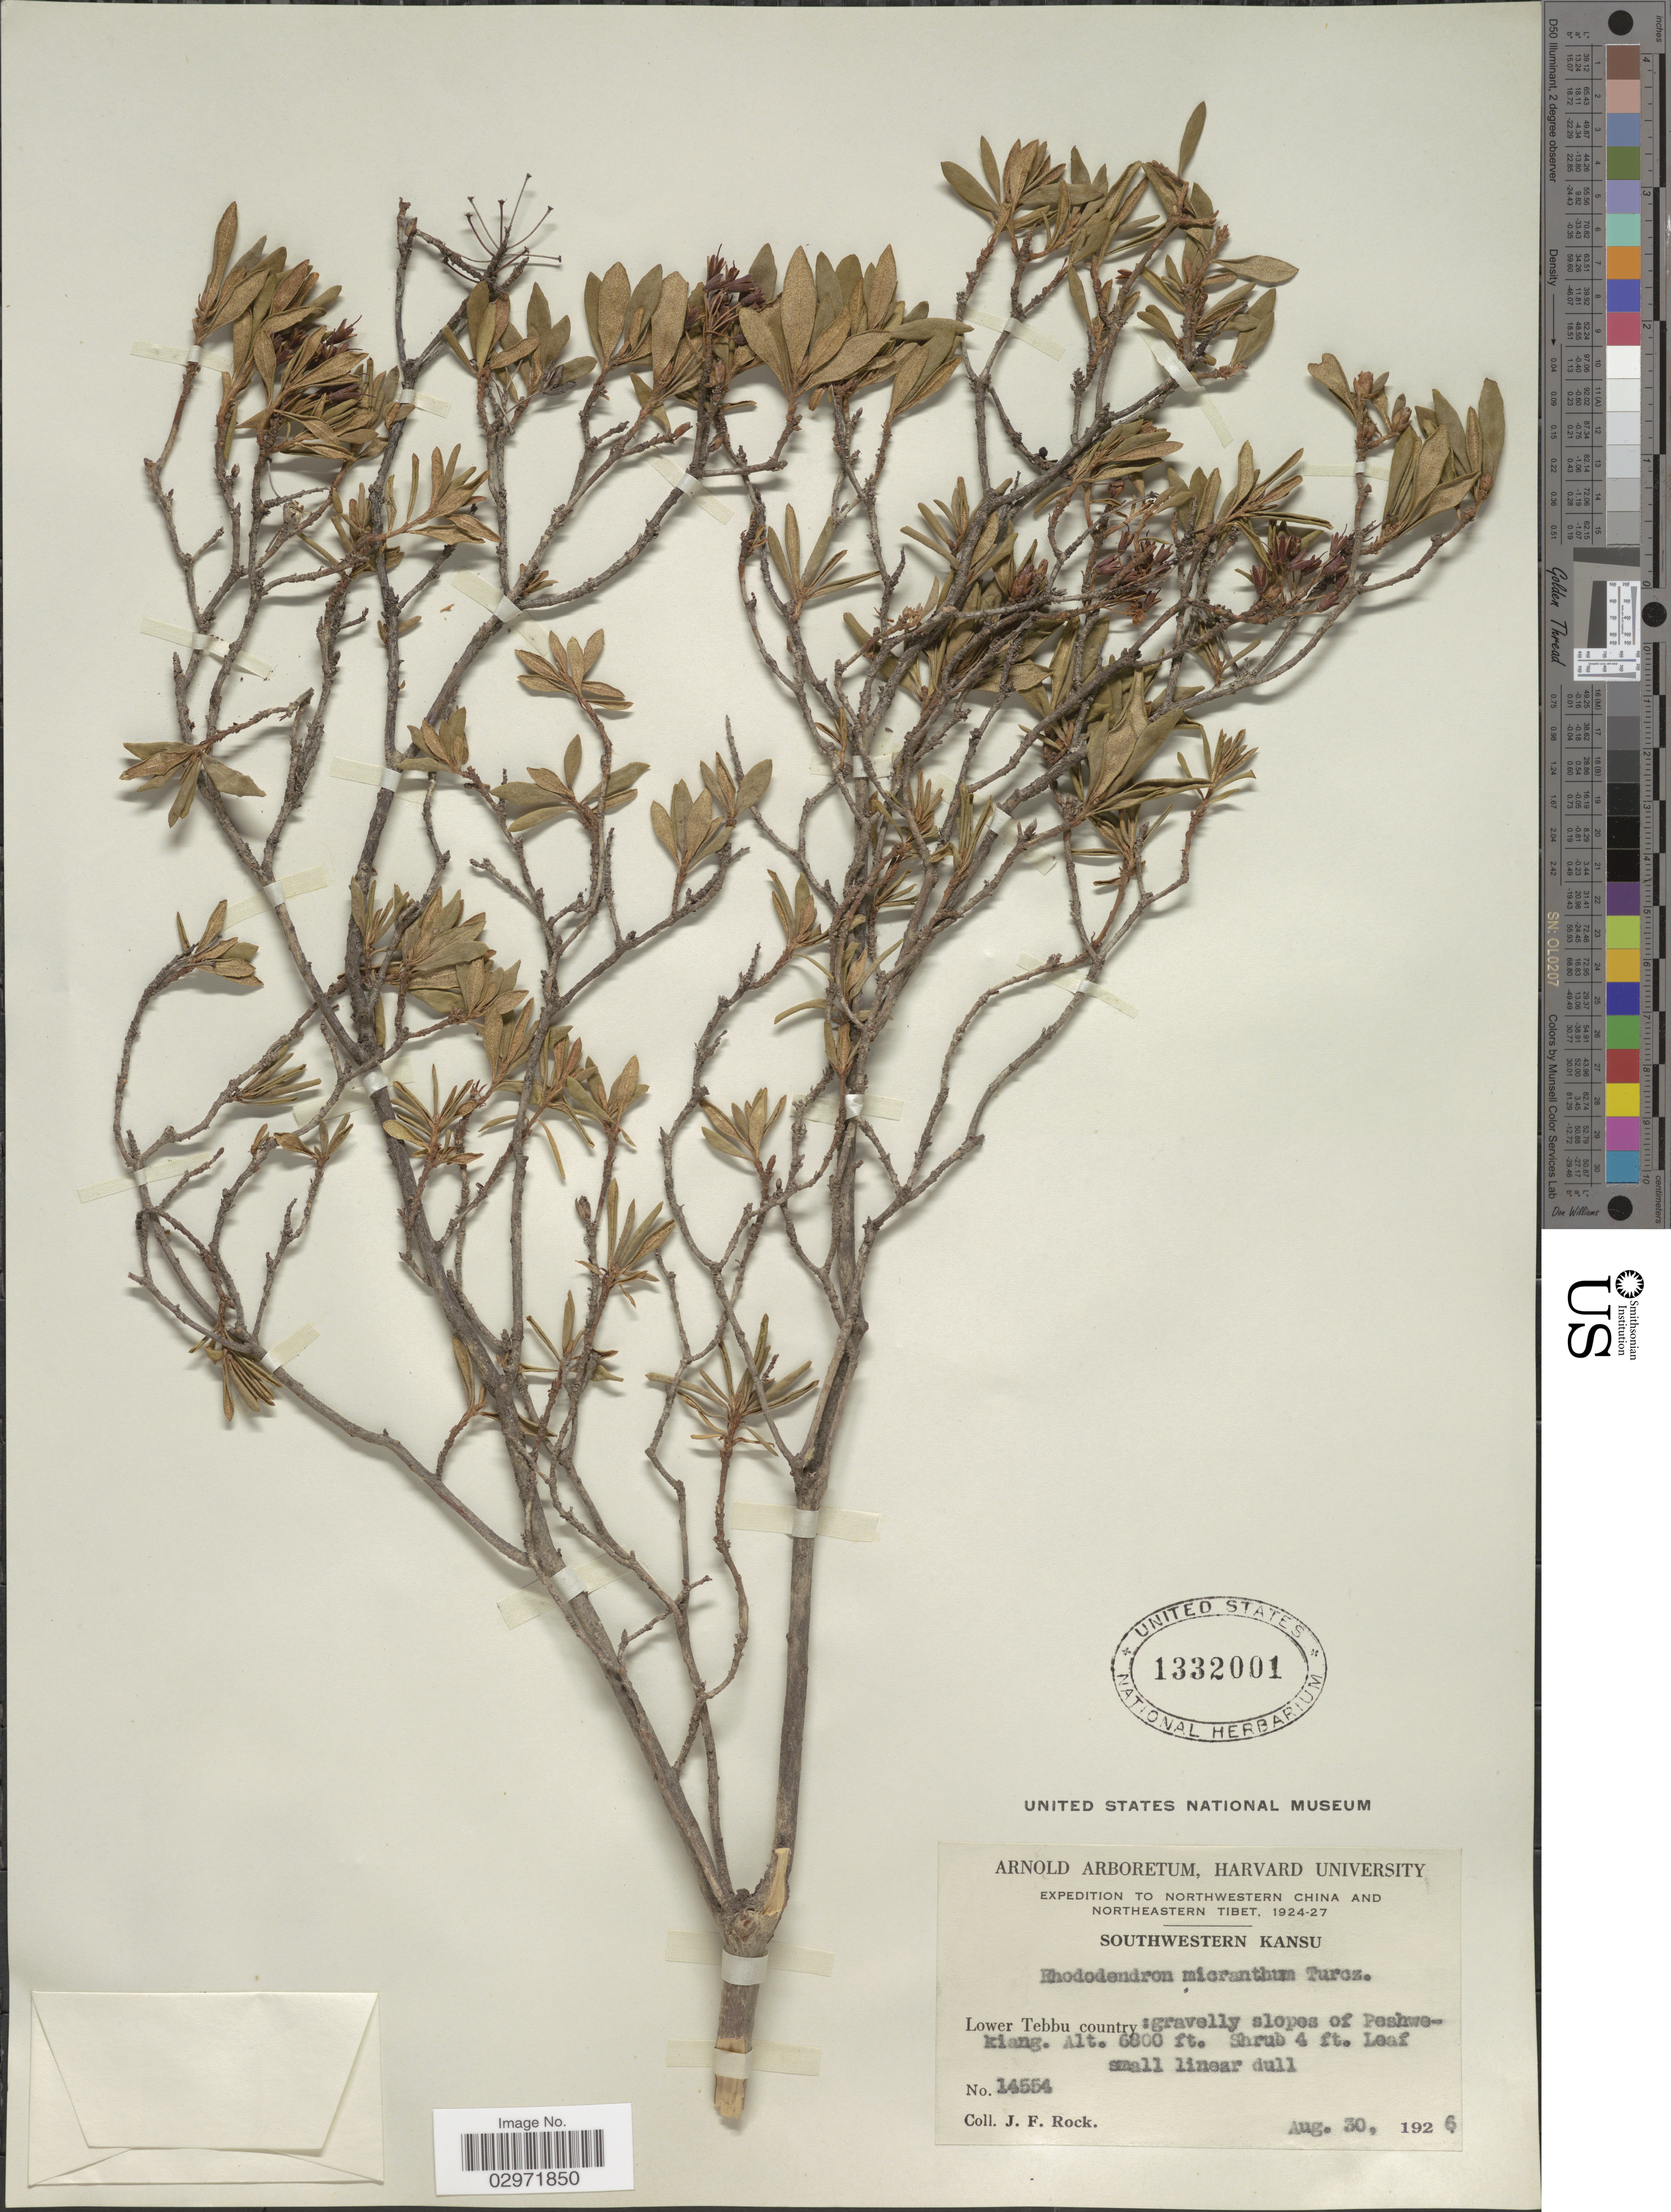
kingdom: Plantae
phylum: Tracheophyta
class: Magnoliopsida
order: Ericales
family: Ericaceae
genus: Rhododendron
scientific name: Rhododendron micranthum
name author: Turcz.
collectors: J. Rock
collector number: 14554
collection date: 1926-08-30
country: China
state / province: Gansu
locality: Northwestern China and Northeastern Tibet, Southwestern Kansu, Lower Tebbu country: gravelly slopes of Peshwekiang.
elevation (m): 2073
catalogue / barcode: US 1332001